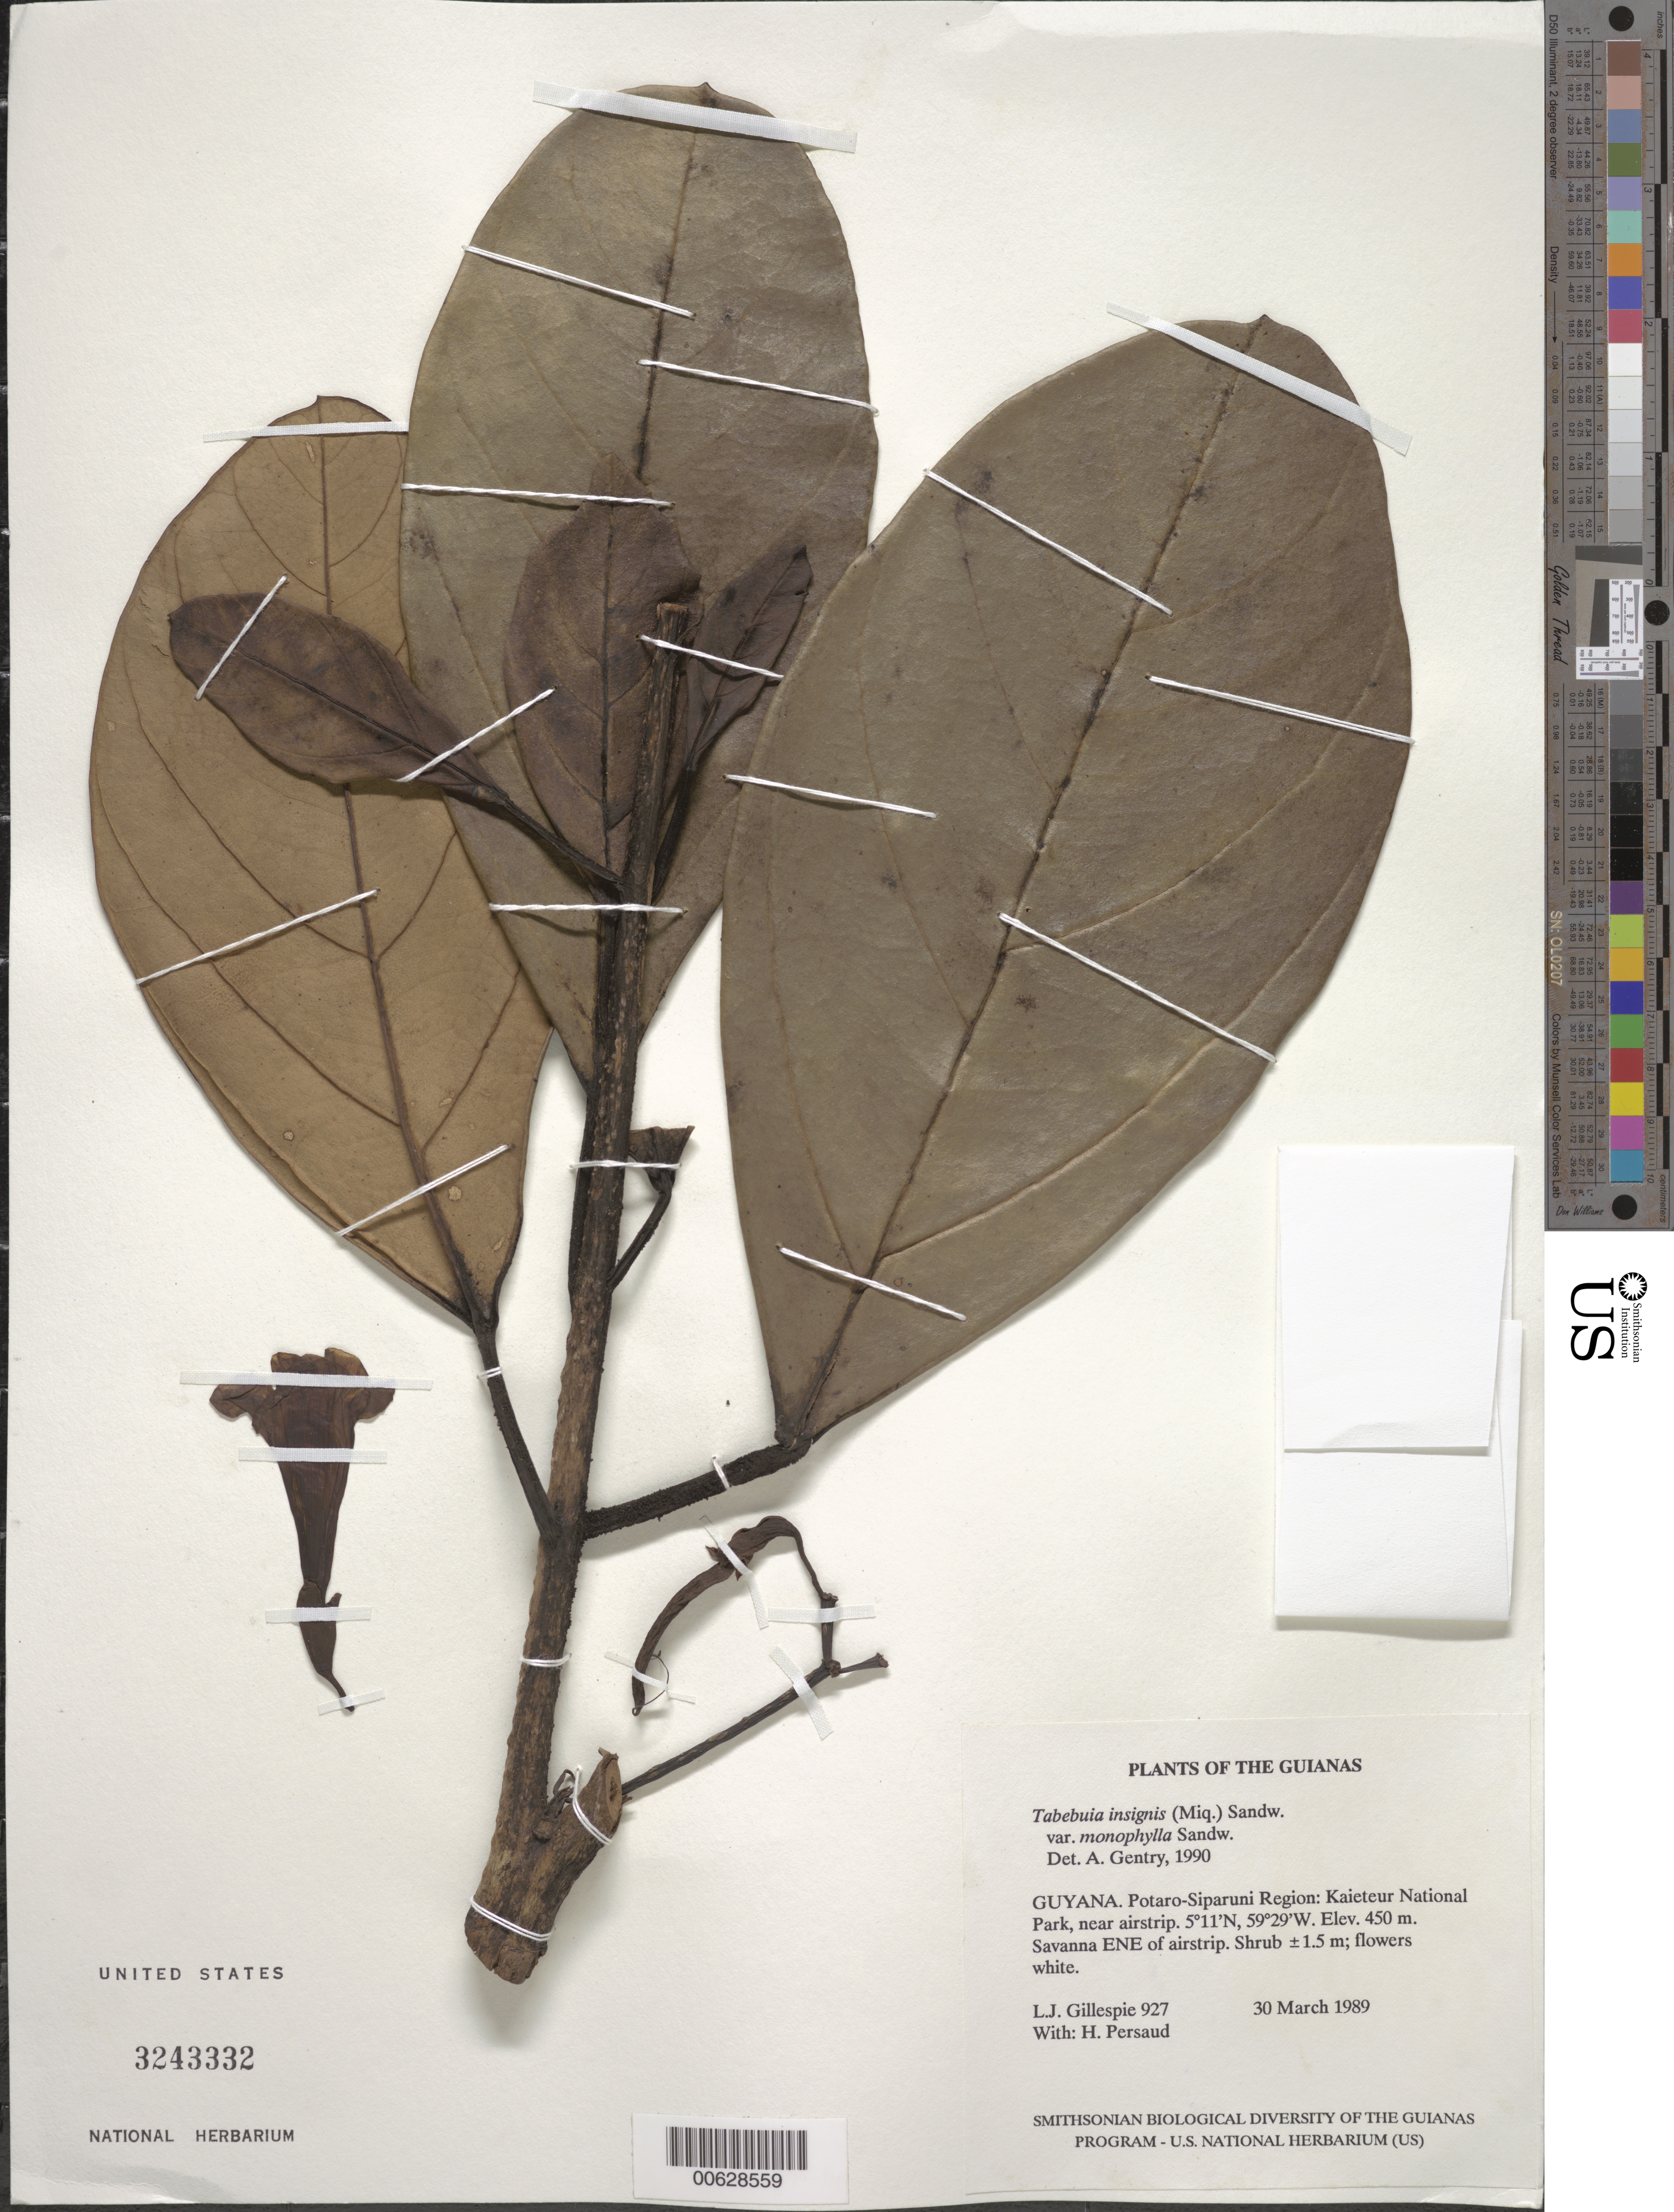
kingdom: Plantae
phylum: Tracheophyta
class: Magnoliopsida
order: Lamiales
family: Bignoniaceae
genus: Tabebuia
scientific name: Tabebuia insignis var. monophylla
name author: Sandwith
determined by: Gentry, A. H.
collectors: L. J. Gillespie & H. Persaud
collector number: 927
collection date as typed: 30 March 1989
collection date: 1989-03-30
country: Guyana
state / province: Potaro-Siparuni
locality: Kaieteur National Park, between airstrip and escarpment. ENE of airstrip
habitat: Savanna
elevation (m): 450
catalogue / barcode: US 3243332